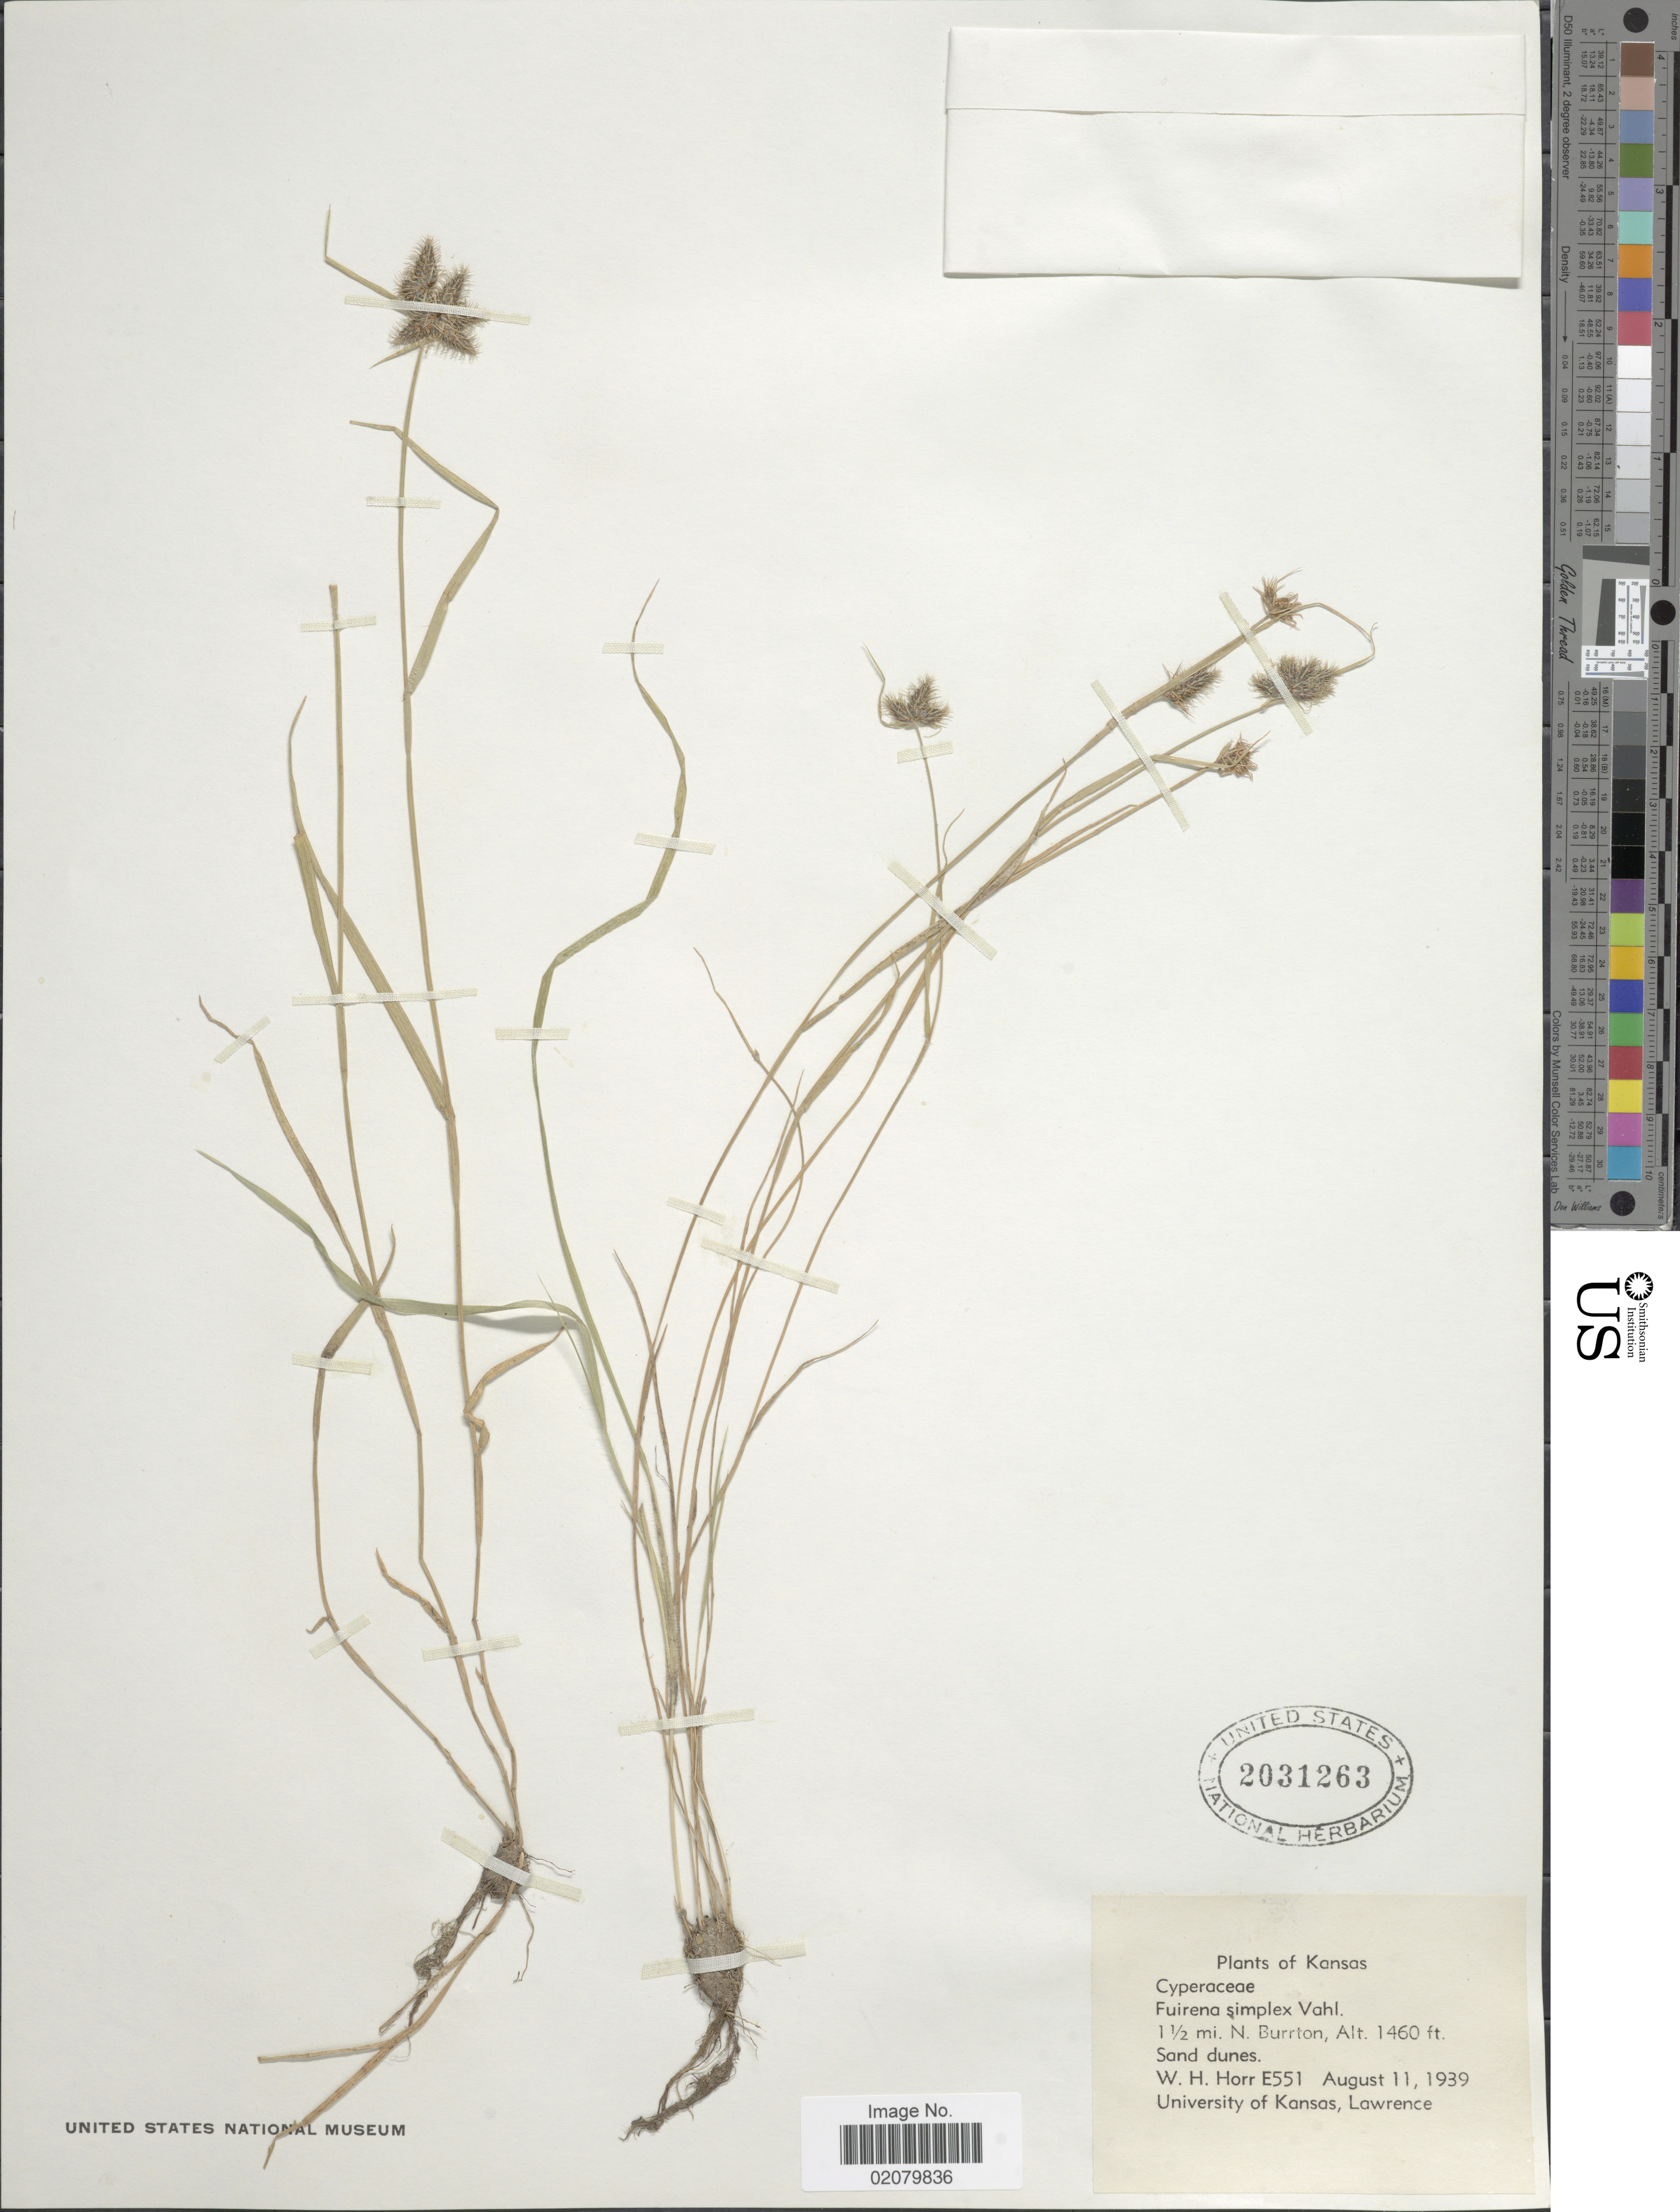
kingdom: Plantae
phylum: Tracheophyta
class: Liliopsida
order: Poales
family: Cyperaceae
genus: Fuirena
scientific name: Fuirena simplex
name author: Vahl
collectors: W. H. Horr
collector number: E551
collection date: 1939-08-11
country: United States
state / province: Kansas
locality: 1 ½ mi. N Burrton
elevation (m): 445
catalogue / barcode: US 2031263